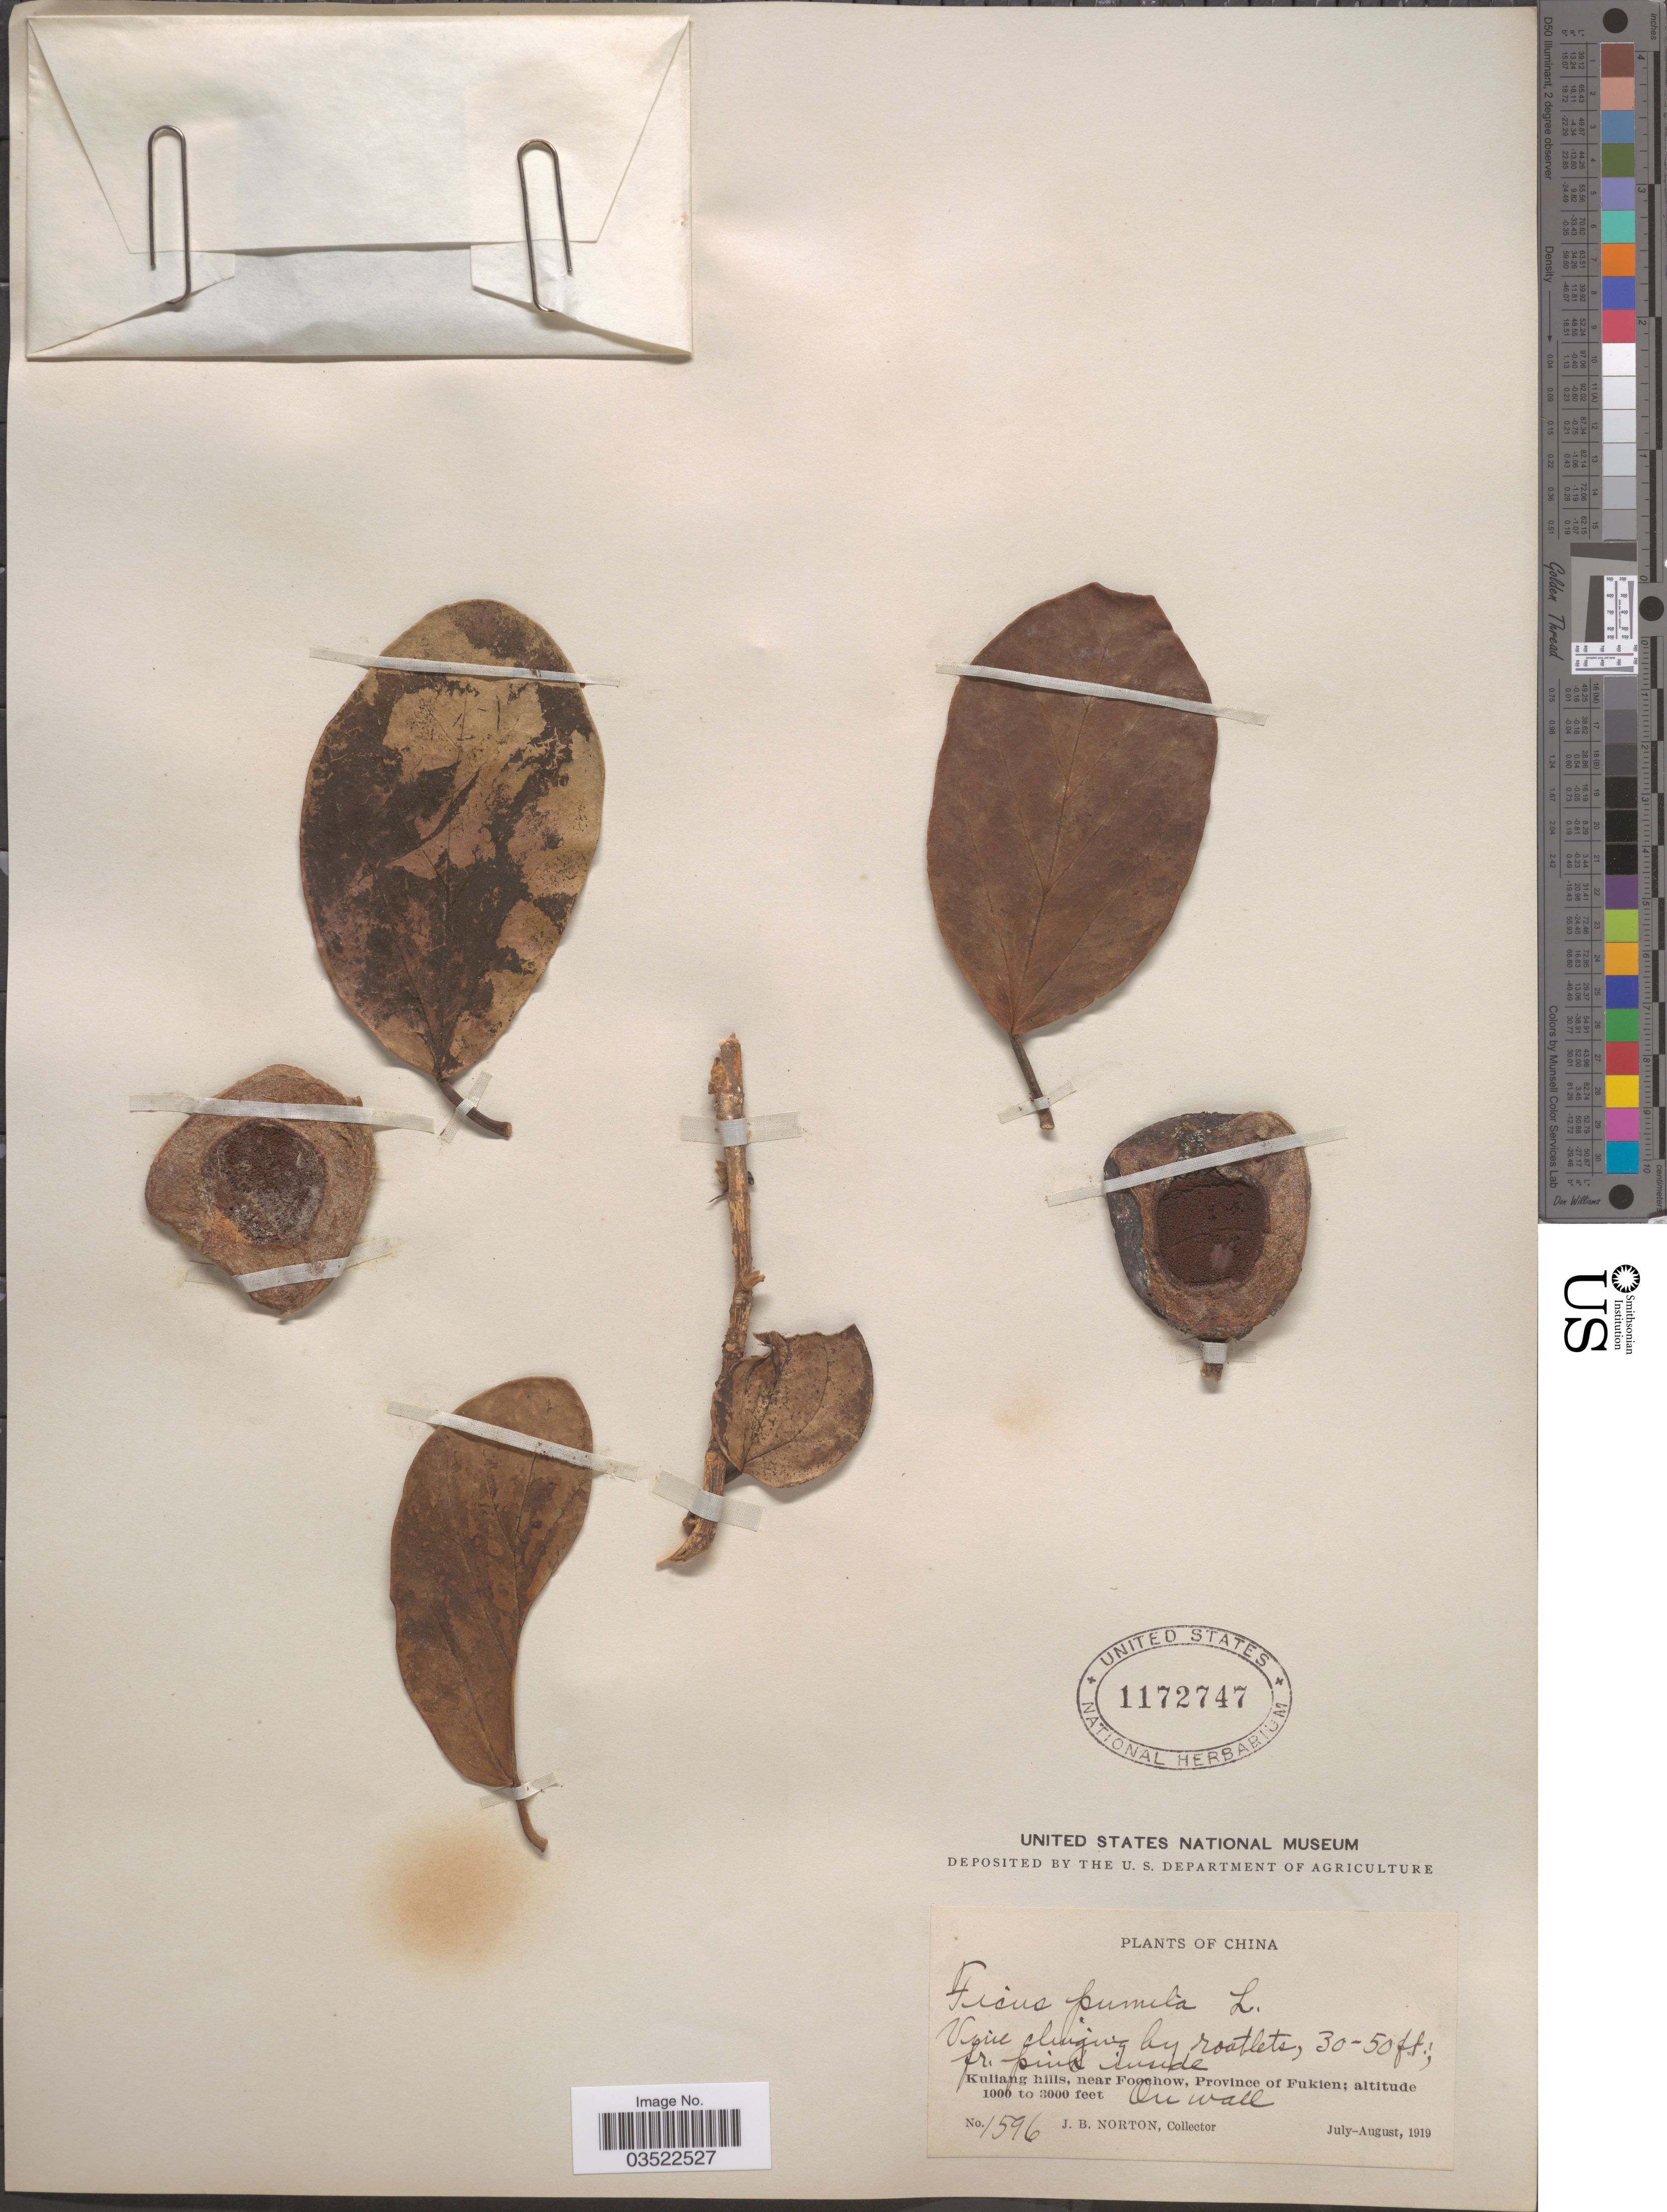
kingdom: Plantae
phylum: Tracheophyta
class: Magnoliopsida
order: Rosales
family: Moraceae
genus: Ficus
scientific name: Ficus pumila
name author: L.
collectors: J. B. Norton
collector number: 1596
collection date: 1919-07/1919-08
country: China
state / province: Fujian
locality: Kuliang hills, near Foochow, Province of Fukien.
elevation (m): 305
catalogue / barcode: US 1172747